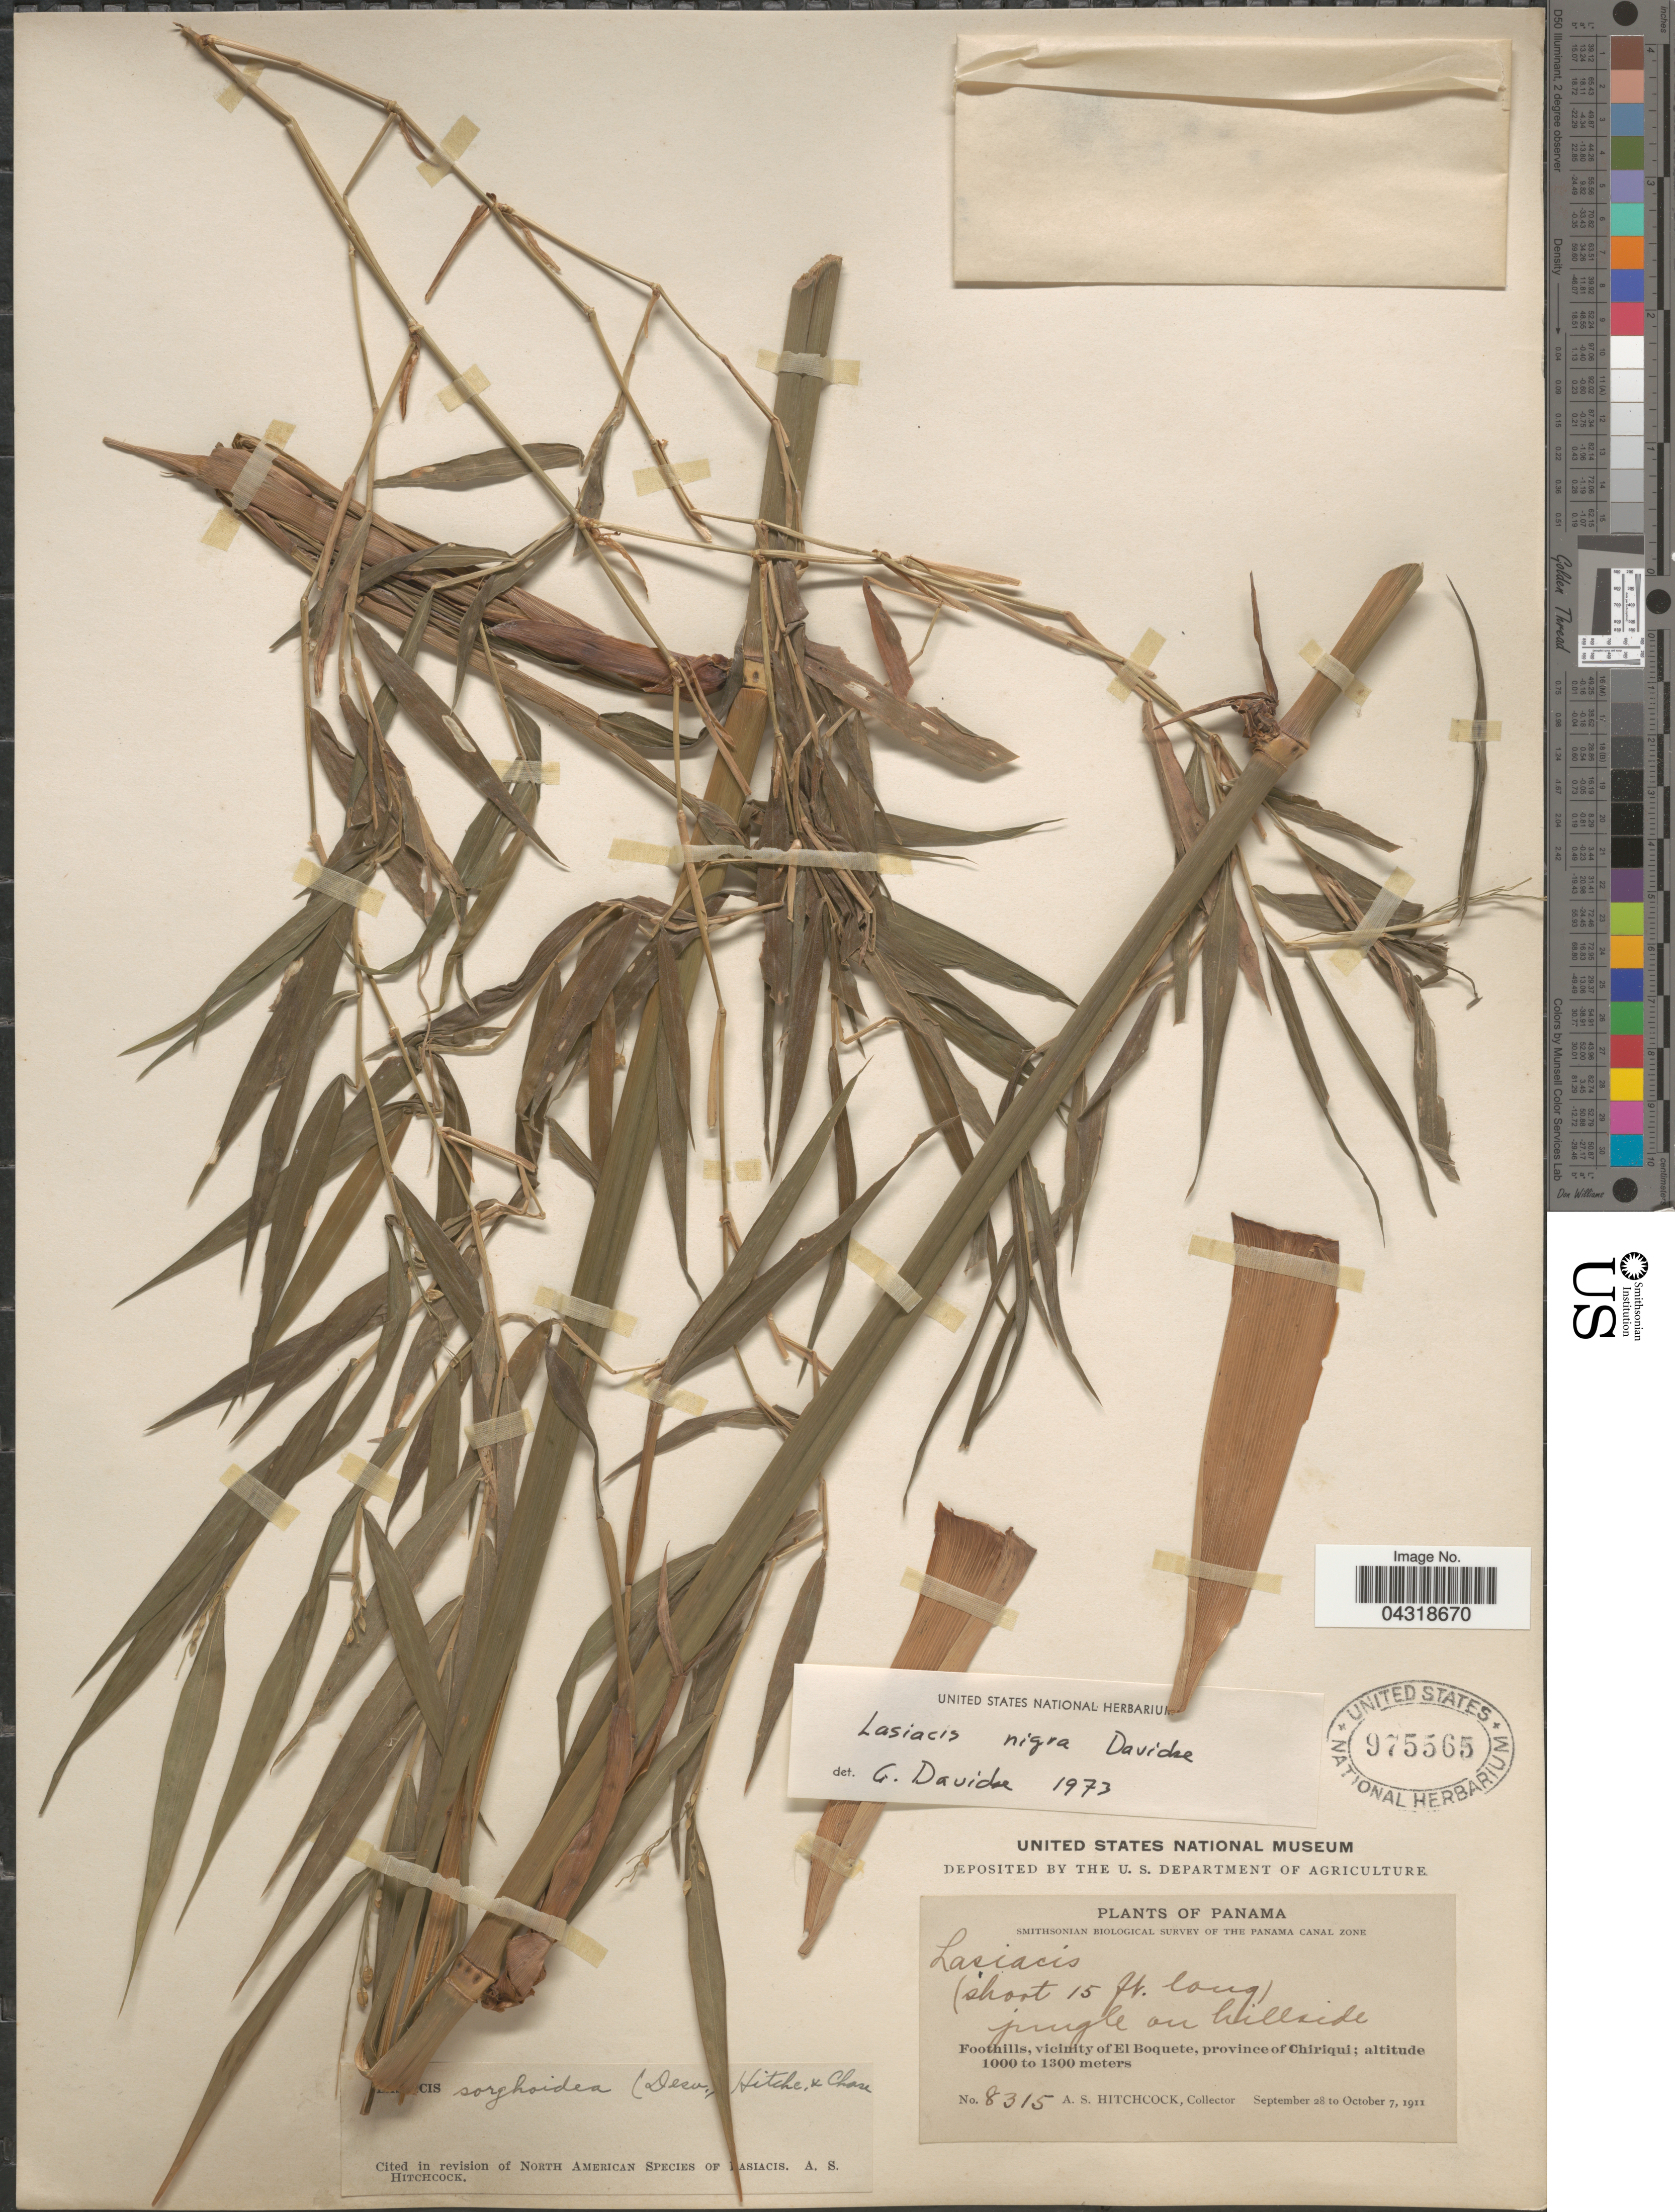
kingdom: Plantae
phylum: Tracheophyta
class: Liliopsida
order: Poales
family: Poaceae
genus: Lasiacis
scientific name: Lasiacis nigra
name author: Davidse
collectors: A. S. Hitchcock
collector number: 8315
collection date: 1911-09-28/1911-10-07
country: Panama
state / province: Chiriqui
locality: Smithsonian Biological Survey of the Panama Canal Zone. Foothills, vicinity of El Boquete.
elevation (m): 1000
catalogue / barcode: US 975565